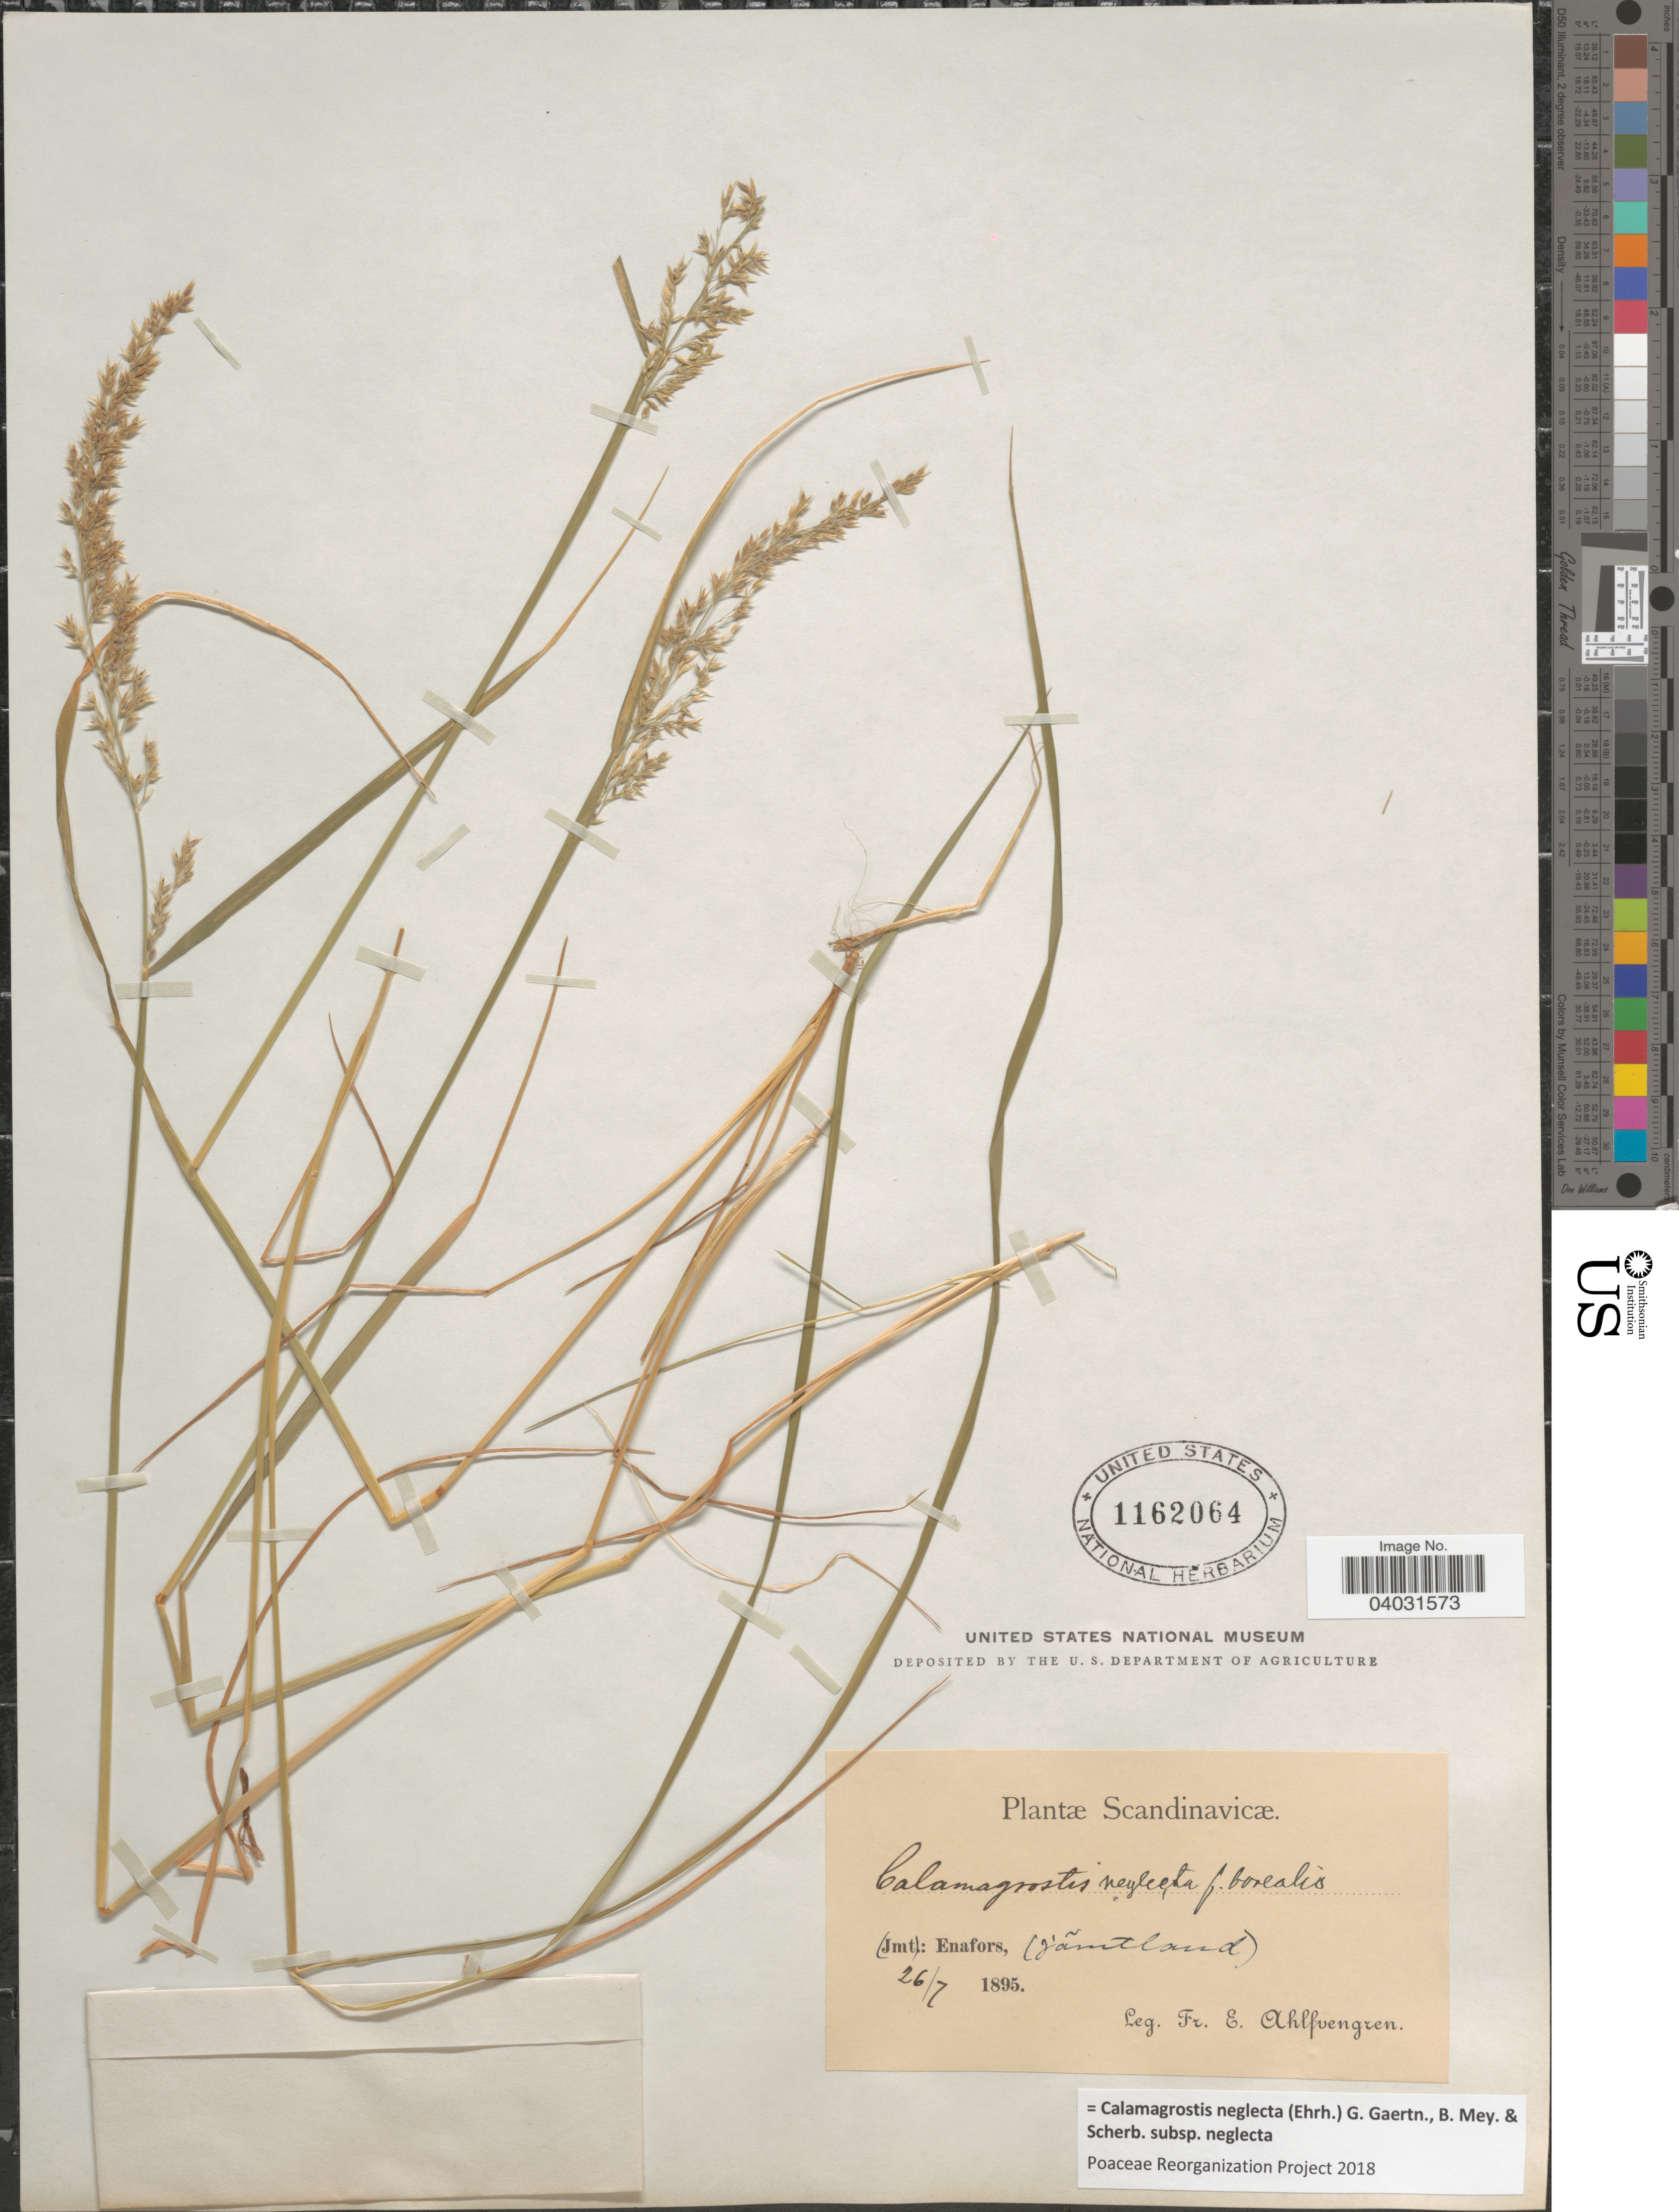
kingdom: Plantae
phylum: Tracheophyta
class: Liliopsida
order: Poales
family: Poaceae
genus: Calamagrostis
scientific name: Calamagrostis neglecta subsp. neglecta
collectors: E. Ahlfvengren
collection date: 1895-07-26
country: Sweden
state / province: Jämtland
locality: Scandinavicæ. (Jmt): Enafors, (Jãmtland).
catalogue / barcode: US 1162064